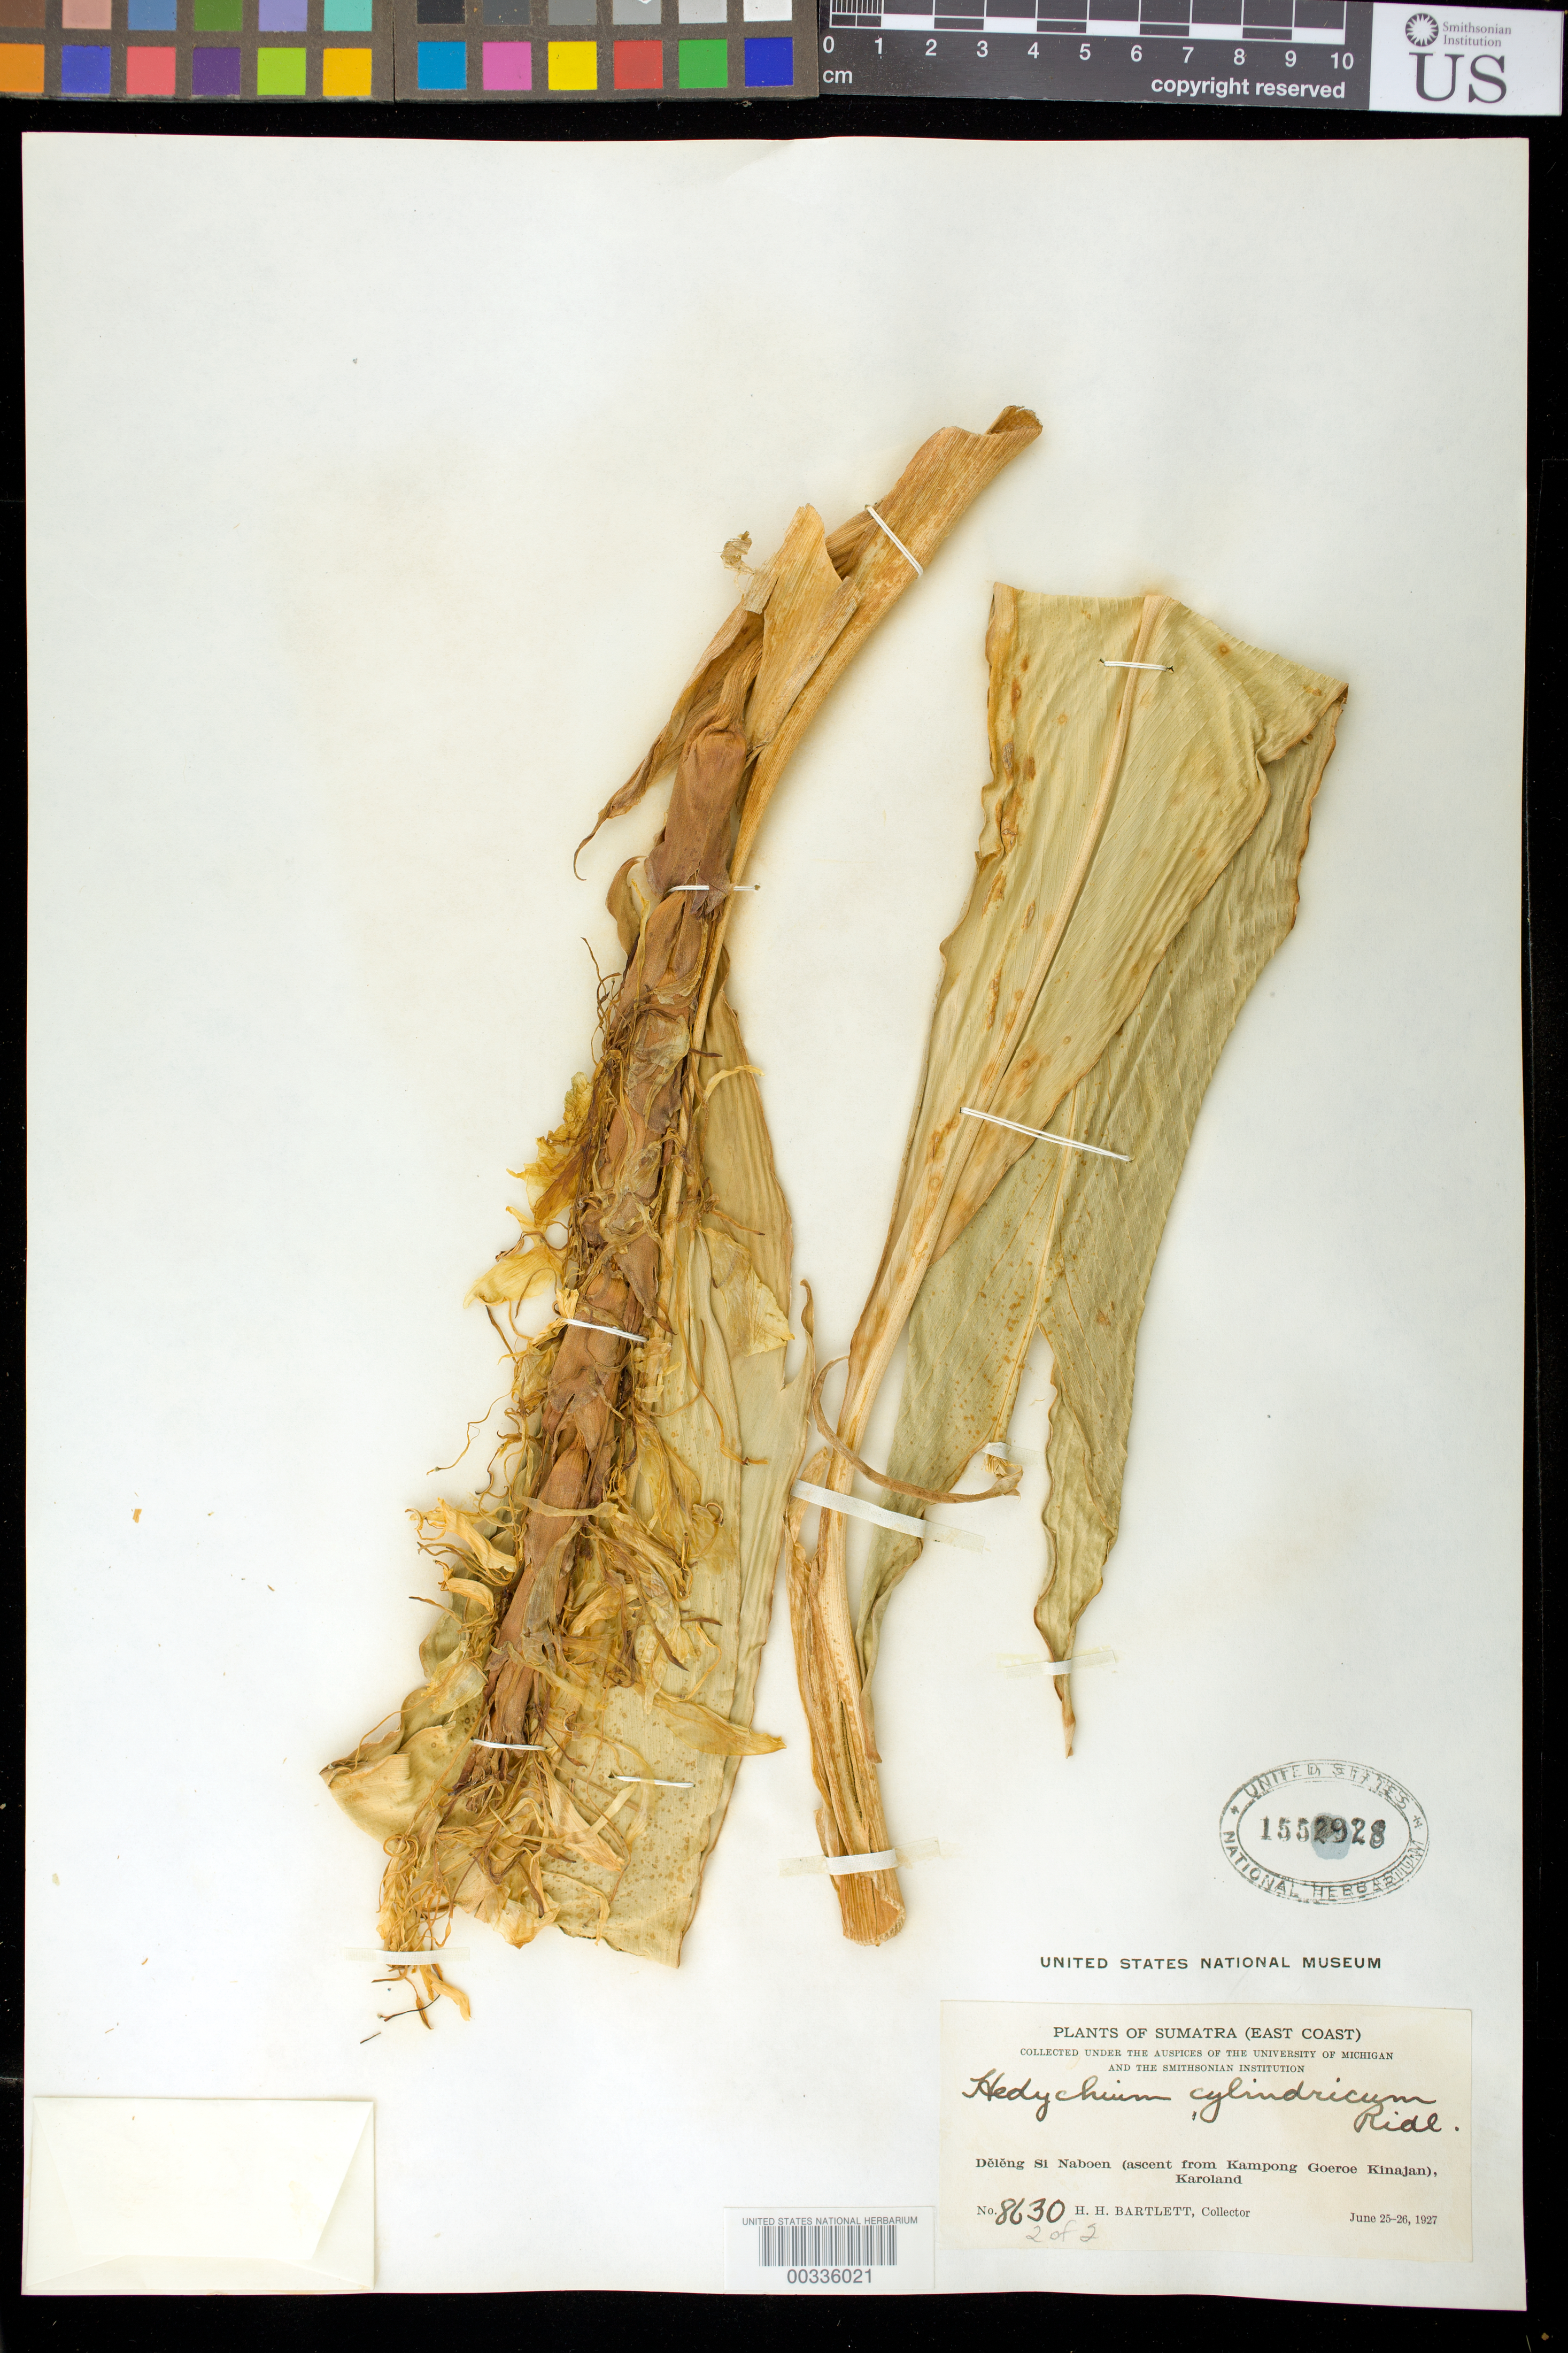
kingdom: Plantae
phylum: Tracheophyta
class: Liliopsida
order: Zingiberales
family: Zingiberaceae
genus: Hedychium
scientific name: Hedychium cylindricum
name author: Ridl.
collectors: H. H. Bartlett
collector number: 8630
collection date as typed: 25 Jun 1927 to 26 Jun 1927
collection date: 1927-06-25/1927-06-26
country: Indonesia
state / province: Sumatra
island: Sumatra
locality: Deleng Si Naboen (ascent from Kampong Goeroe Kinajan), Karoland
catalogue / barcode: US 1552928